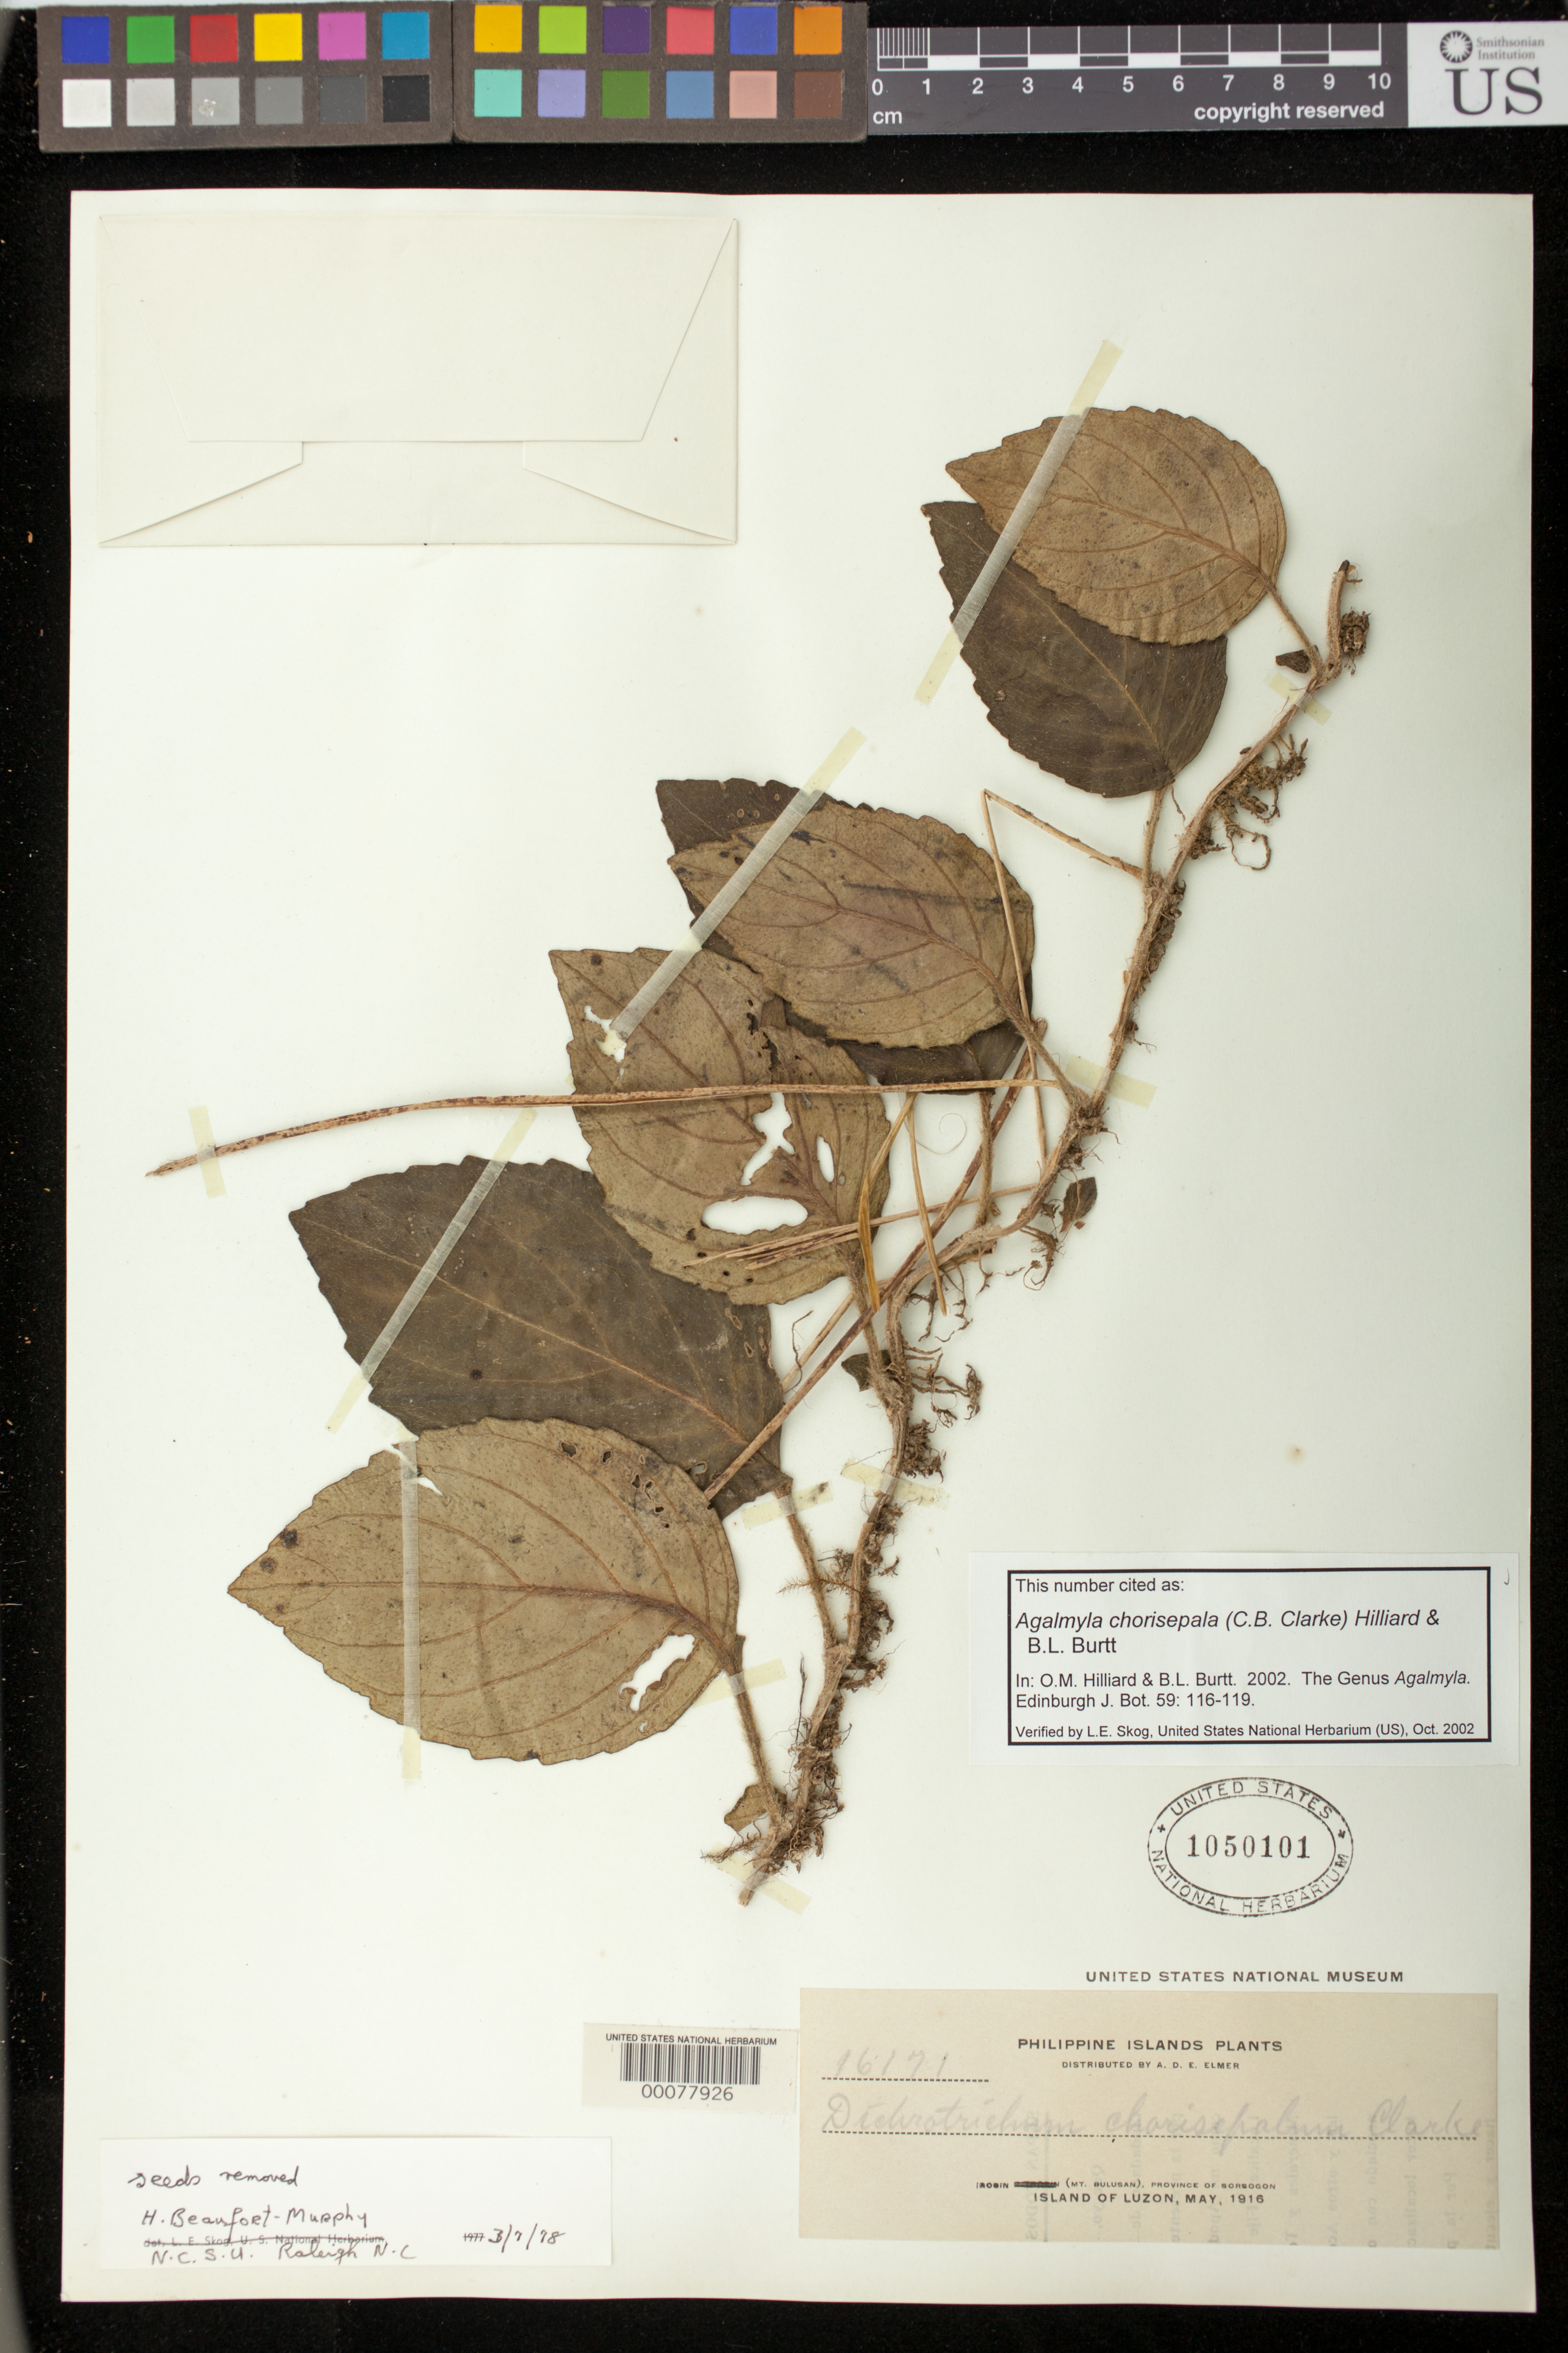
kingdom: Plantae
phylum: Tracheophyta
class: Magnoliopsida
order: Lamiales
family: Gesneriaceae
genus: Agalmyla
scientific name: Agalmyla chorisepala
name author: (C.B. Clarke) Hilliard & B.L. Burtt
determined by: Hilliard, O. M.; Burtt, B. L.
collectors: A. D. E. Elmer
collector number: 16171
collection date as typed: May 1916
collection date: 1916-05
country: Philippines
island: Luzon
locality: Irosin (Mt. Bulusan), Province of Sorsogon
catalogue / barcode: US 1050101